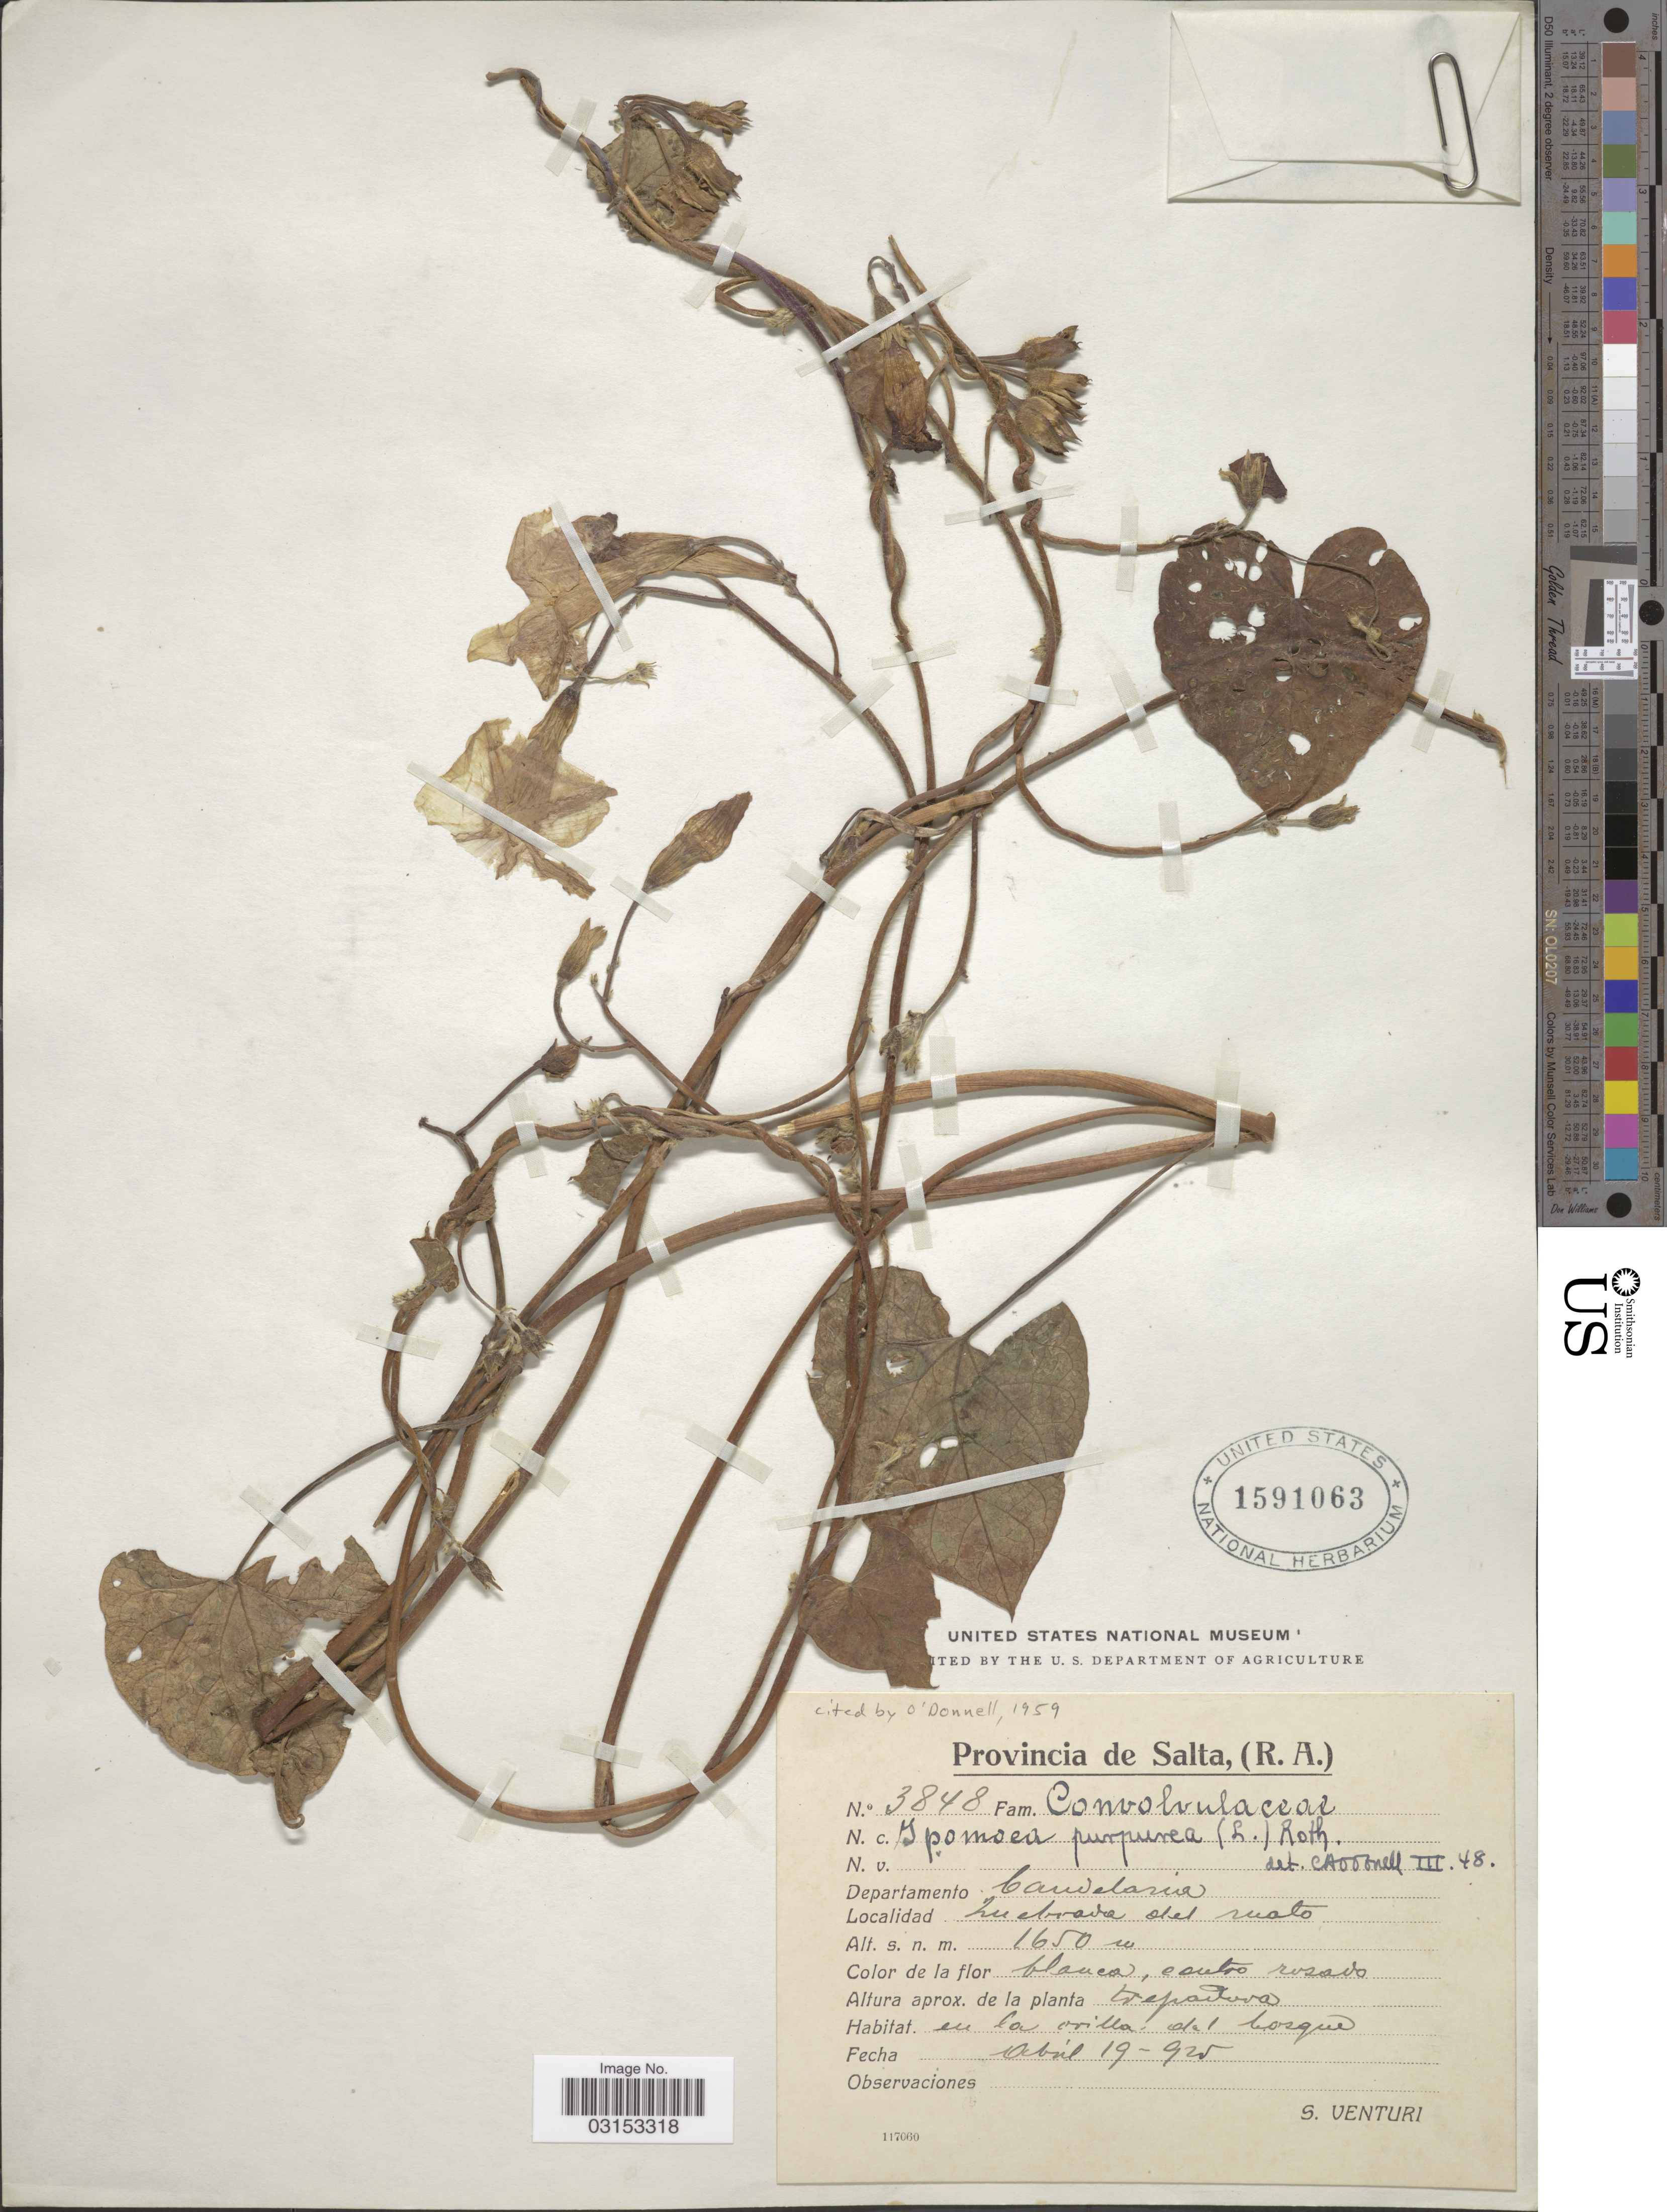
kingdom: Plantae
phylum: Tracheophyta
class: Magnoliopsida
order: Solanales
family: Convolvulaceae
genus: Ipomoea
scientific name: Ipomoea purpurea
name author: (L.) Roth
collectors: S. Venturi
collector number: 3848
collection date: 1925-04-19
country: Argentina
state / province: Salta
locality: Departamento Candelaria. Quebrada del ruato.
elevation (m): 1650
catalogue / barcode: US 1591063